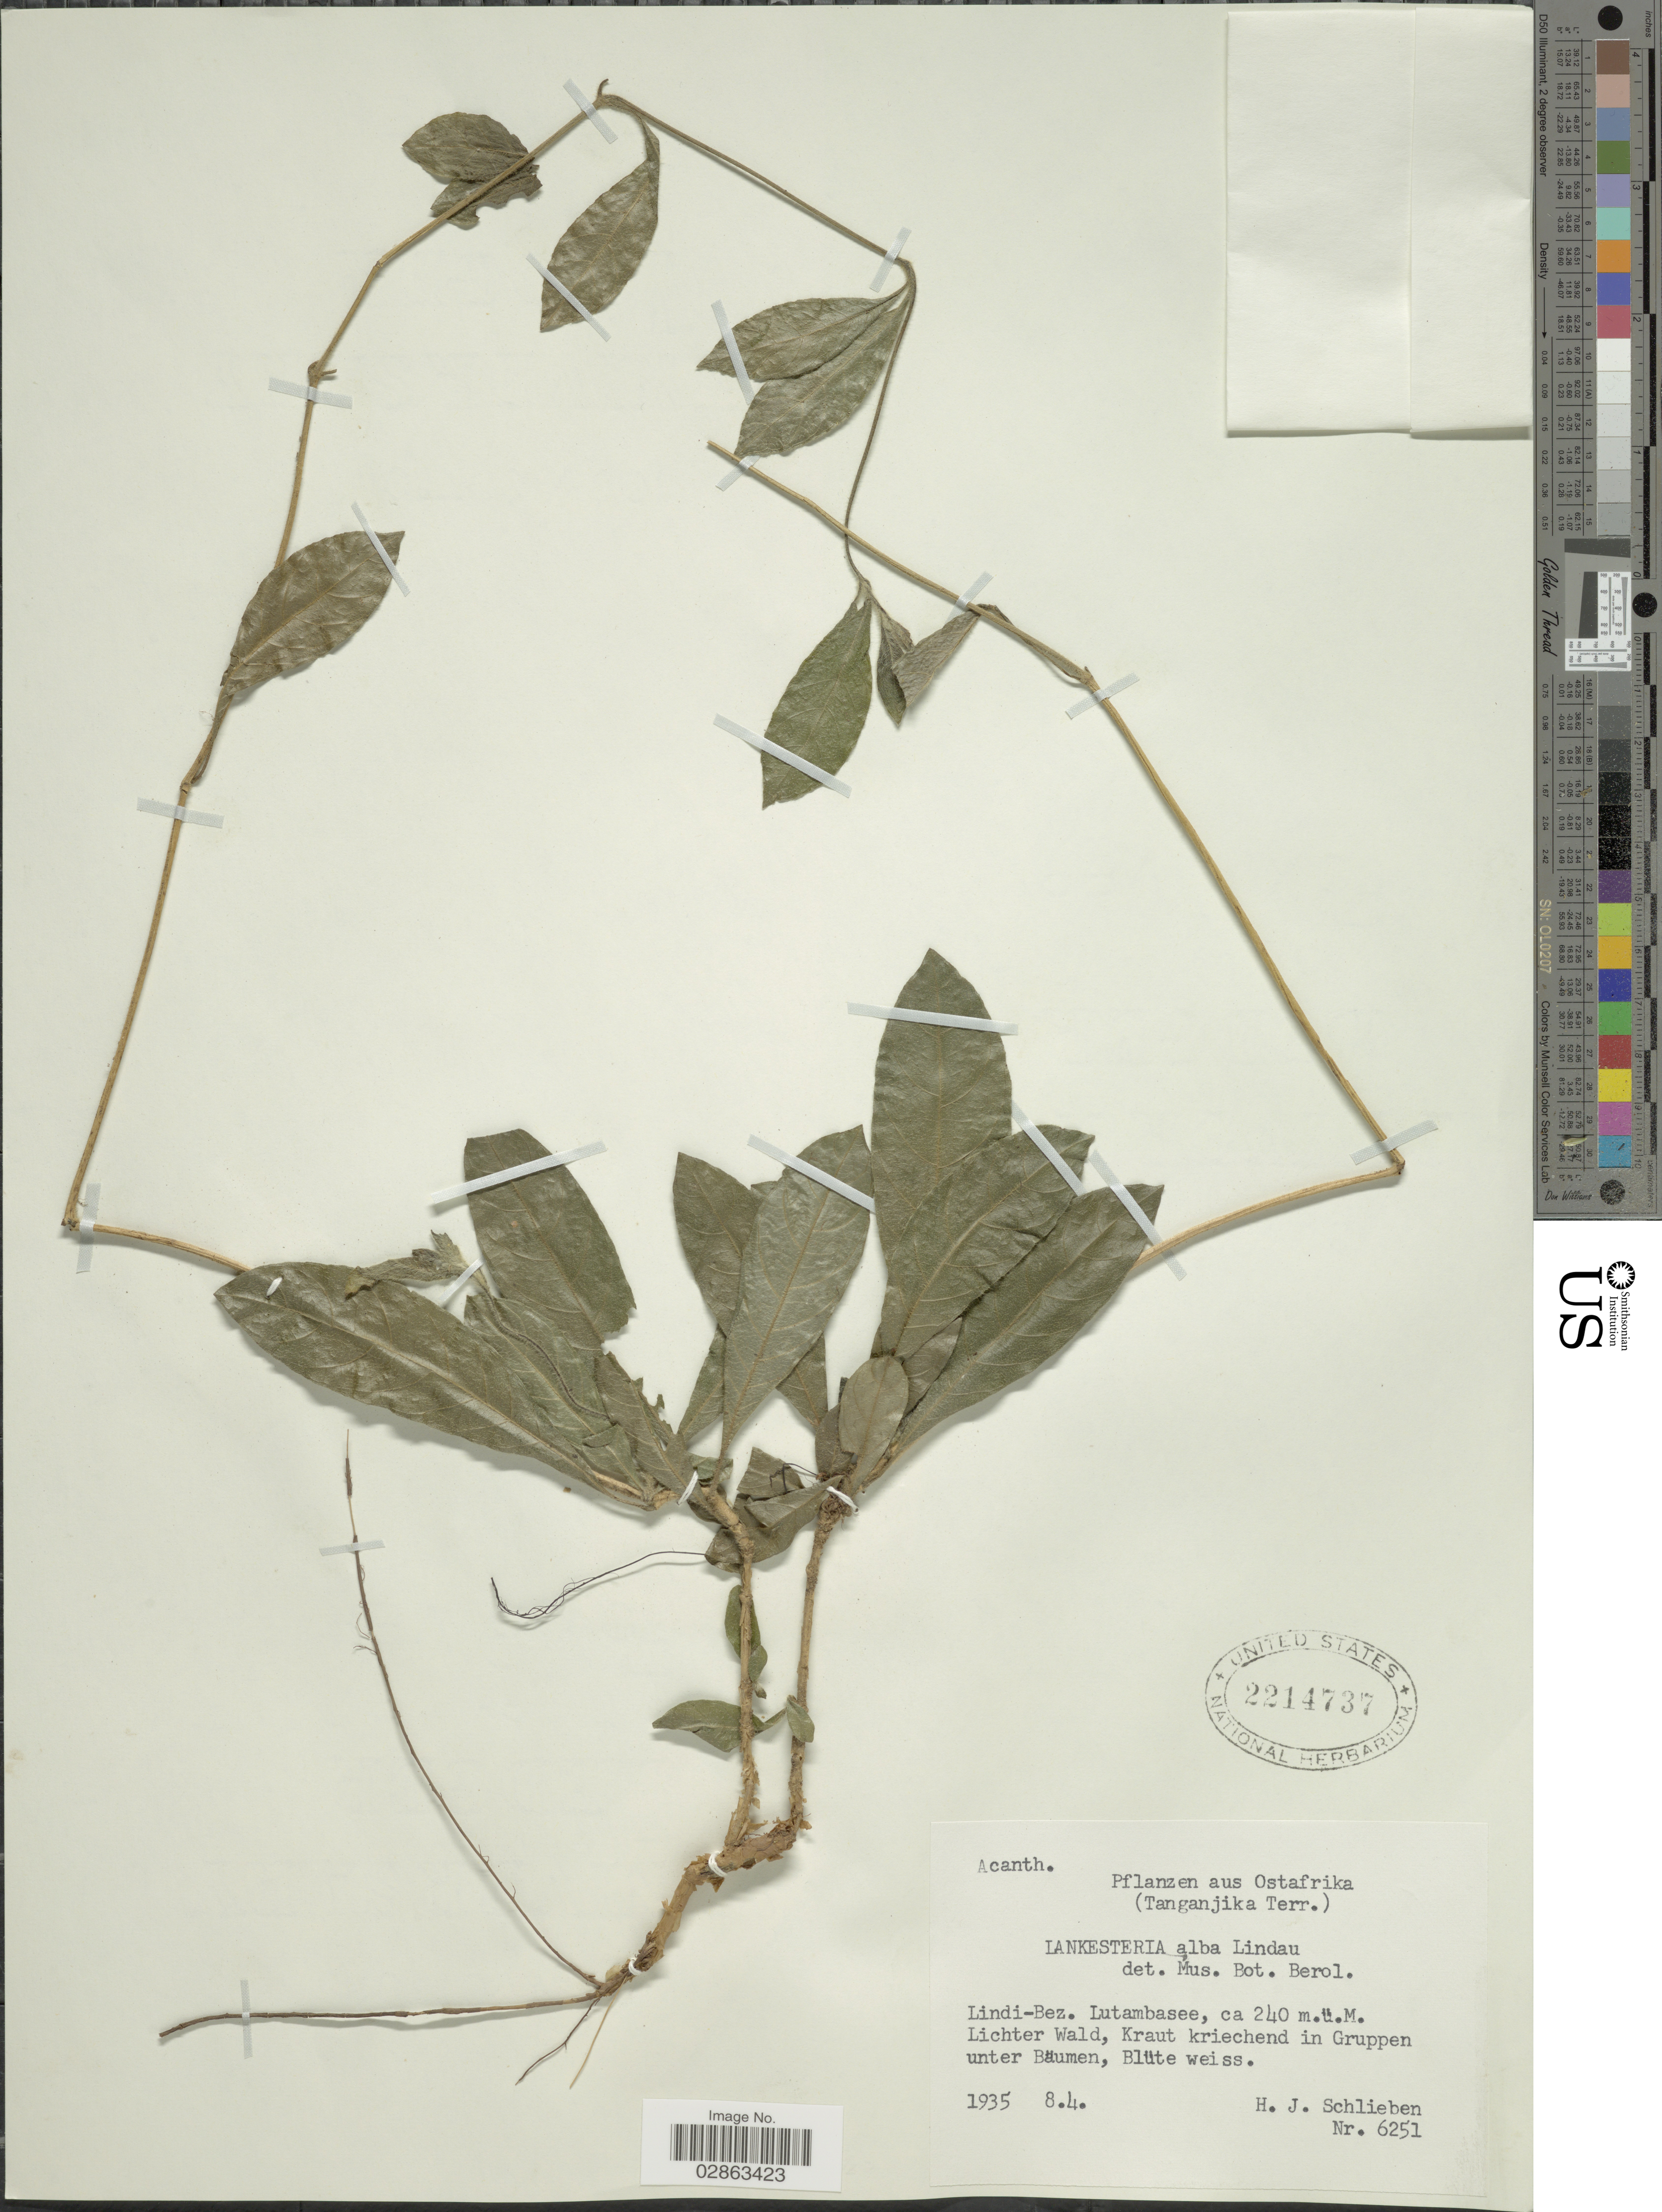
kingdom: Plantae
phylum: Tracheophyta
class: Magnoliopsida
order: Lamiales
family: Acanthaceae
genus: Lankesteria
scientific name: Lankesteria alba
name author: Lindau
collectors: H. J. Schlieben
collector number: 6251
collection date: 1935-04-08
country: Tanzania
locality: Ostafrika. Tanganjika Terr. Lindi-Bez. Lutambasee.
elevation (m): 240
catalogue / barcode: US 2214737